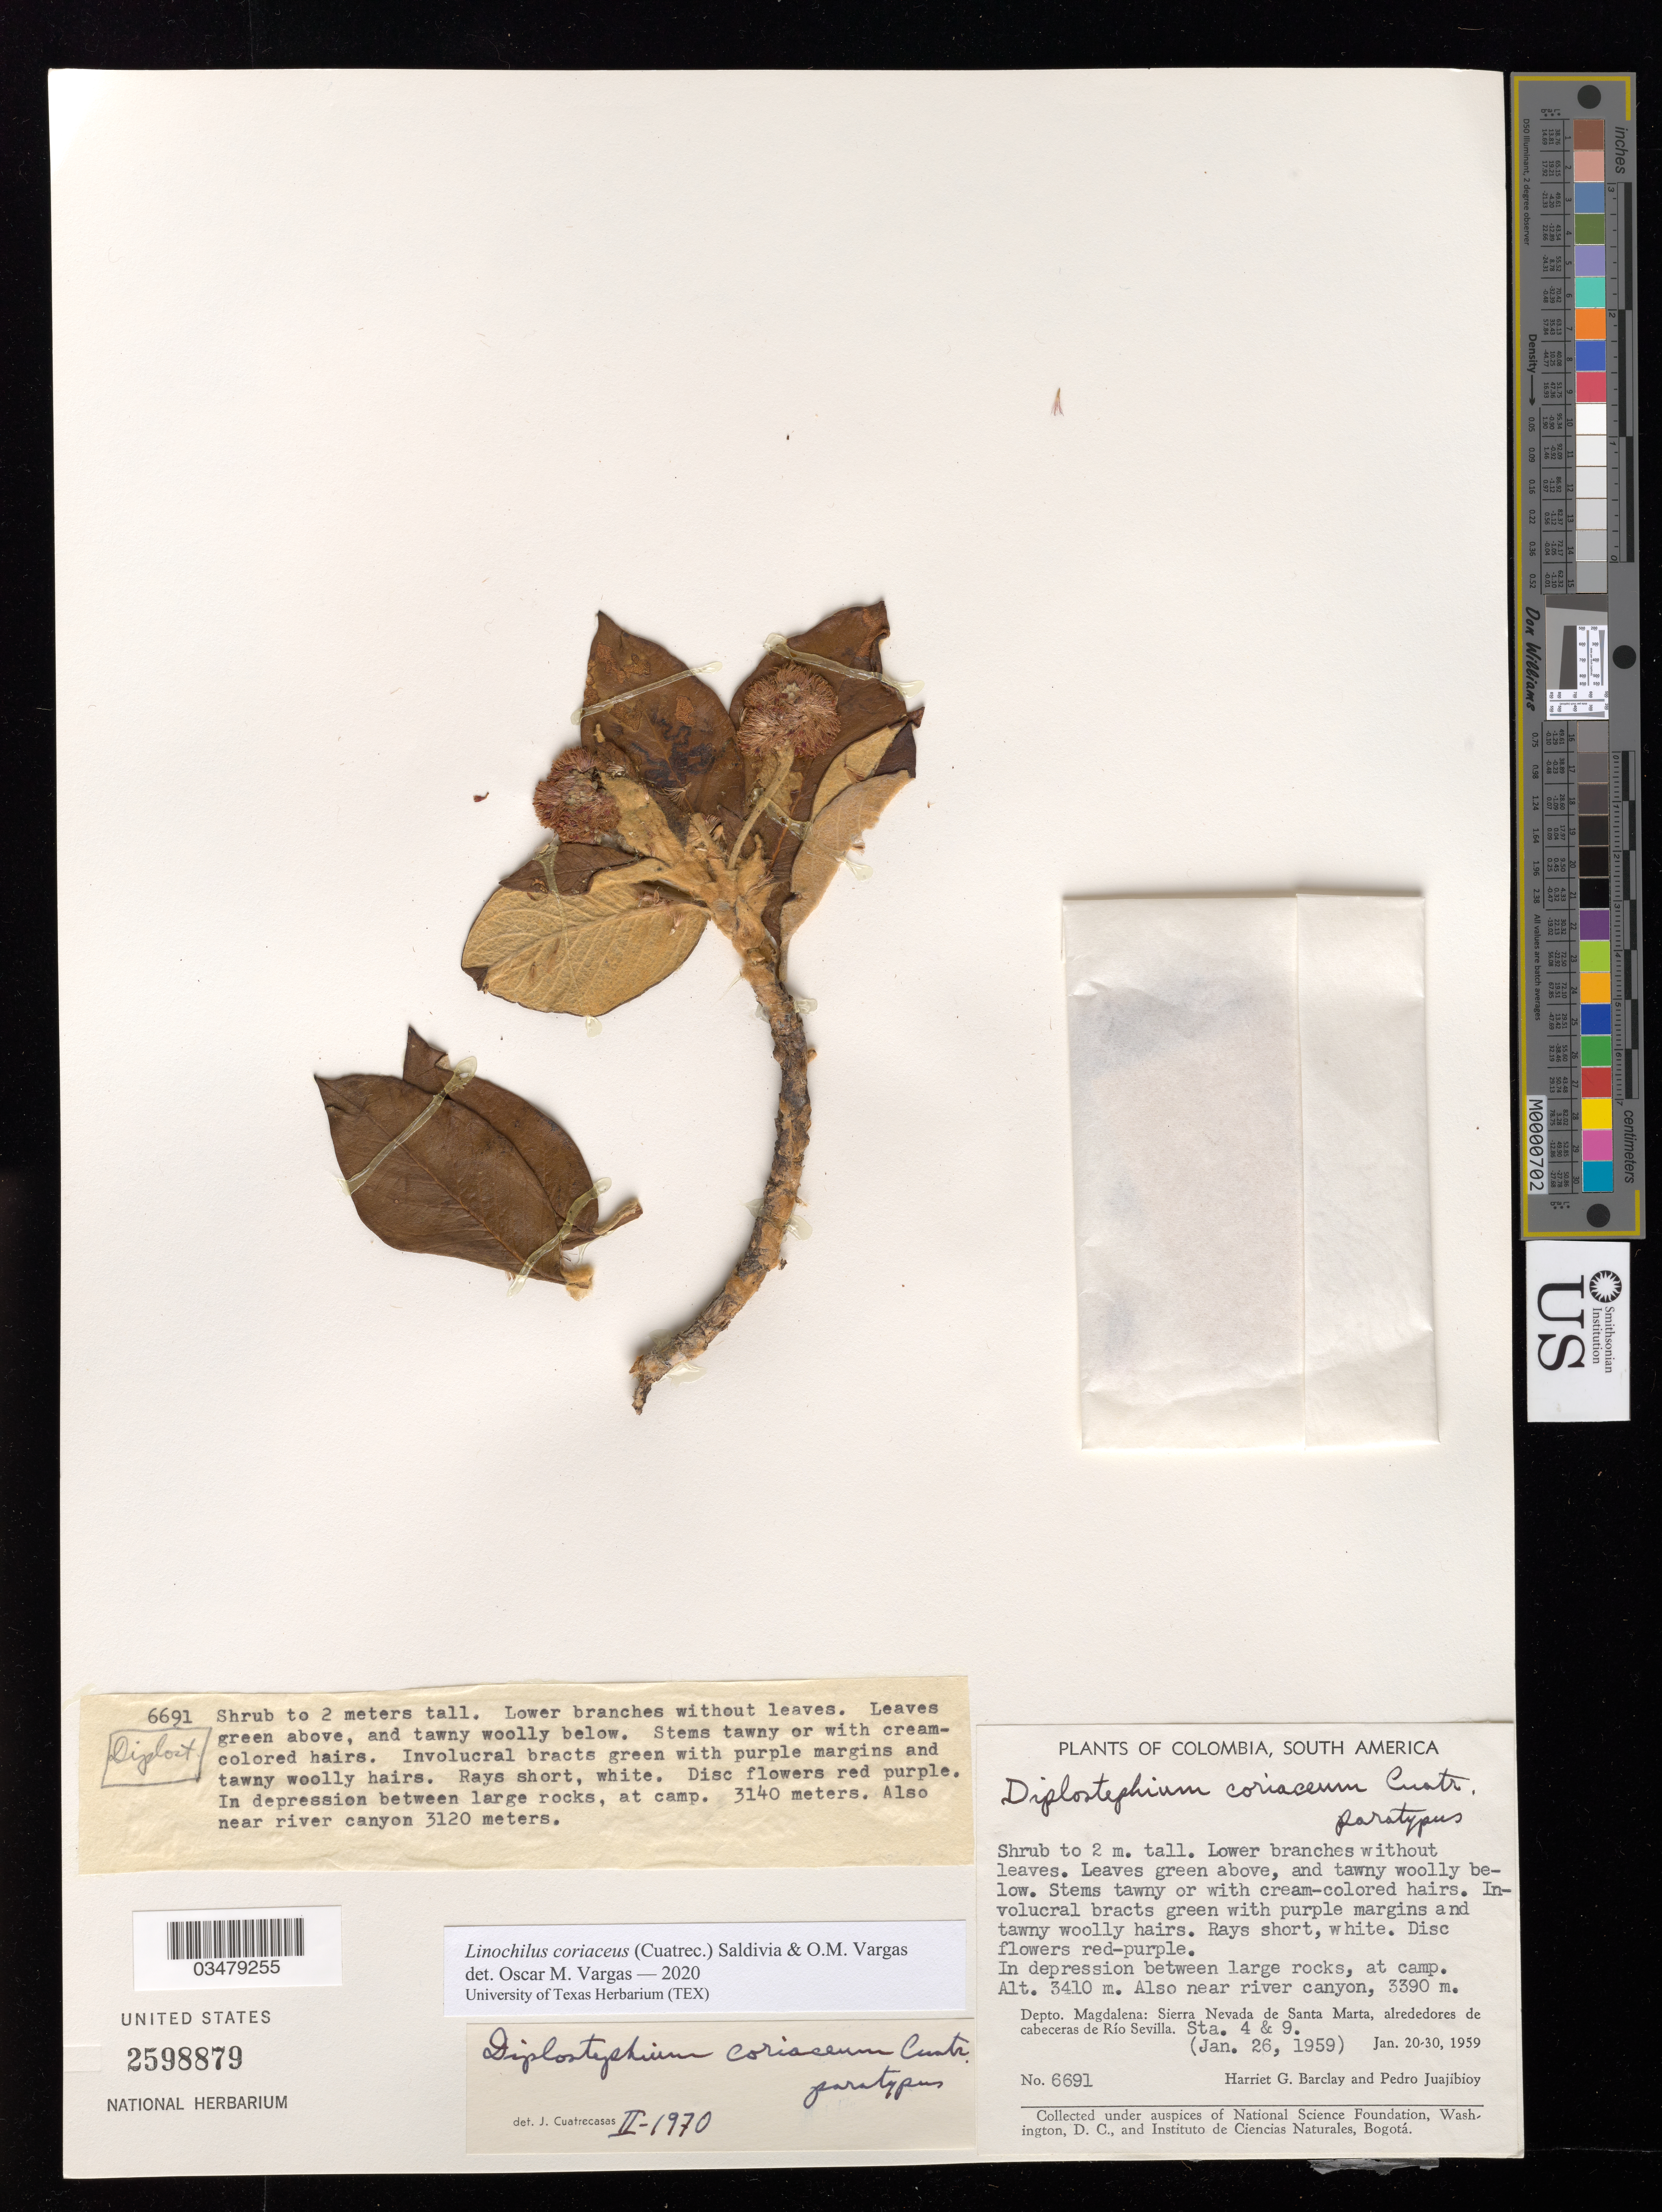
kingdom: Plantae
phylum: Tracheophyta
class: Magnoliopsida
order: Asterales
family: Asteraceae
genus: Linochilus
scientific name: Linochilus coriaceus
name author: (Cuatrec.) Saldivia & O.M. Vargas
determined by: Vargas, Oscar M.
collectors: H. G. Barclay & P. Juajibioy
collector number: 6691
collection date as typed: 26 Jan 1959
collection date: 1959-01-26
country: Colombia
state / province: Magdalena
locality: Sierra Nevada de Santa Marta. Sta. 4 & 9.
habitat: In depression between large rocks, at camp and also near river canyon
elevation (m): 3410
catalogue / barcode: US 2598879